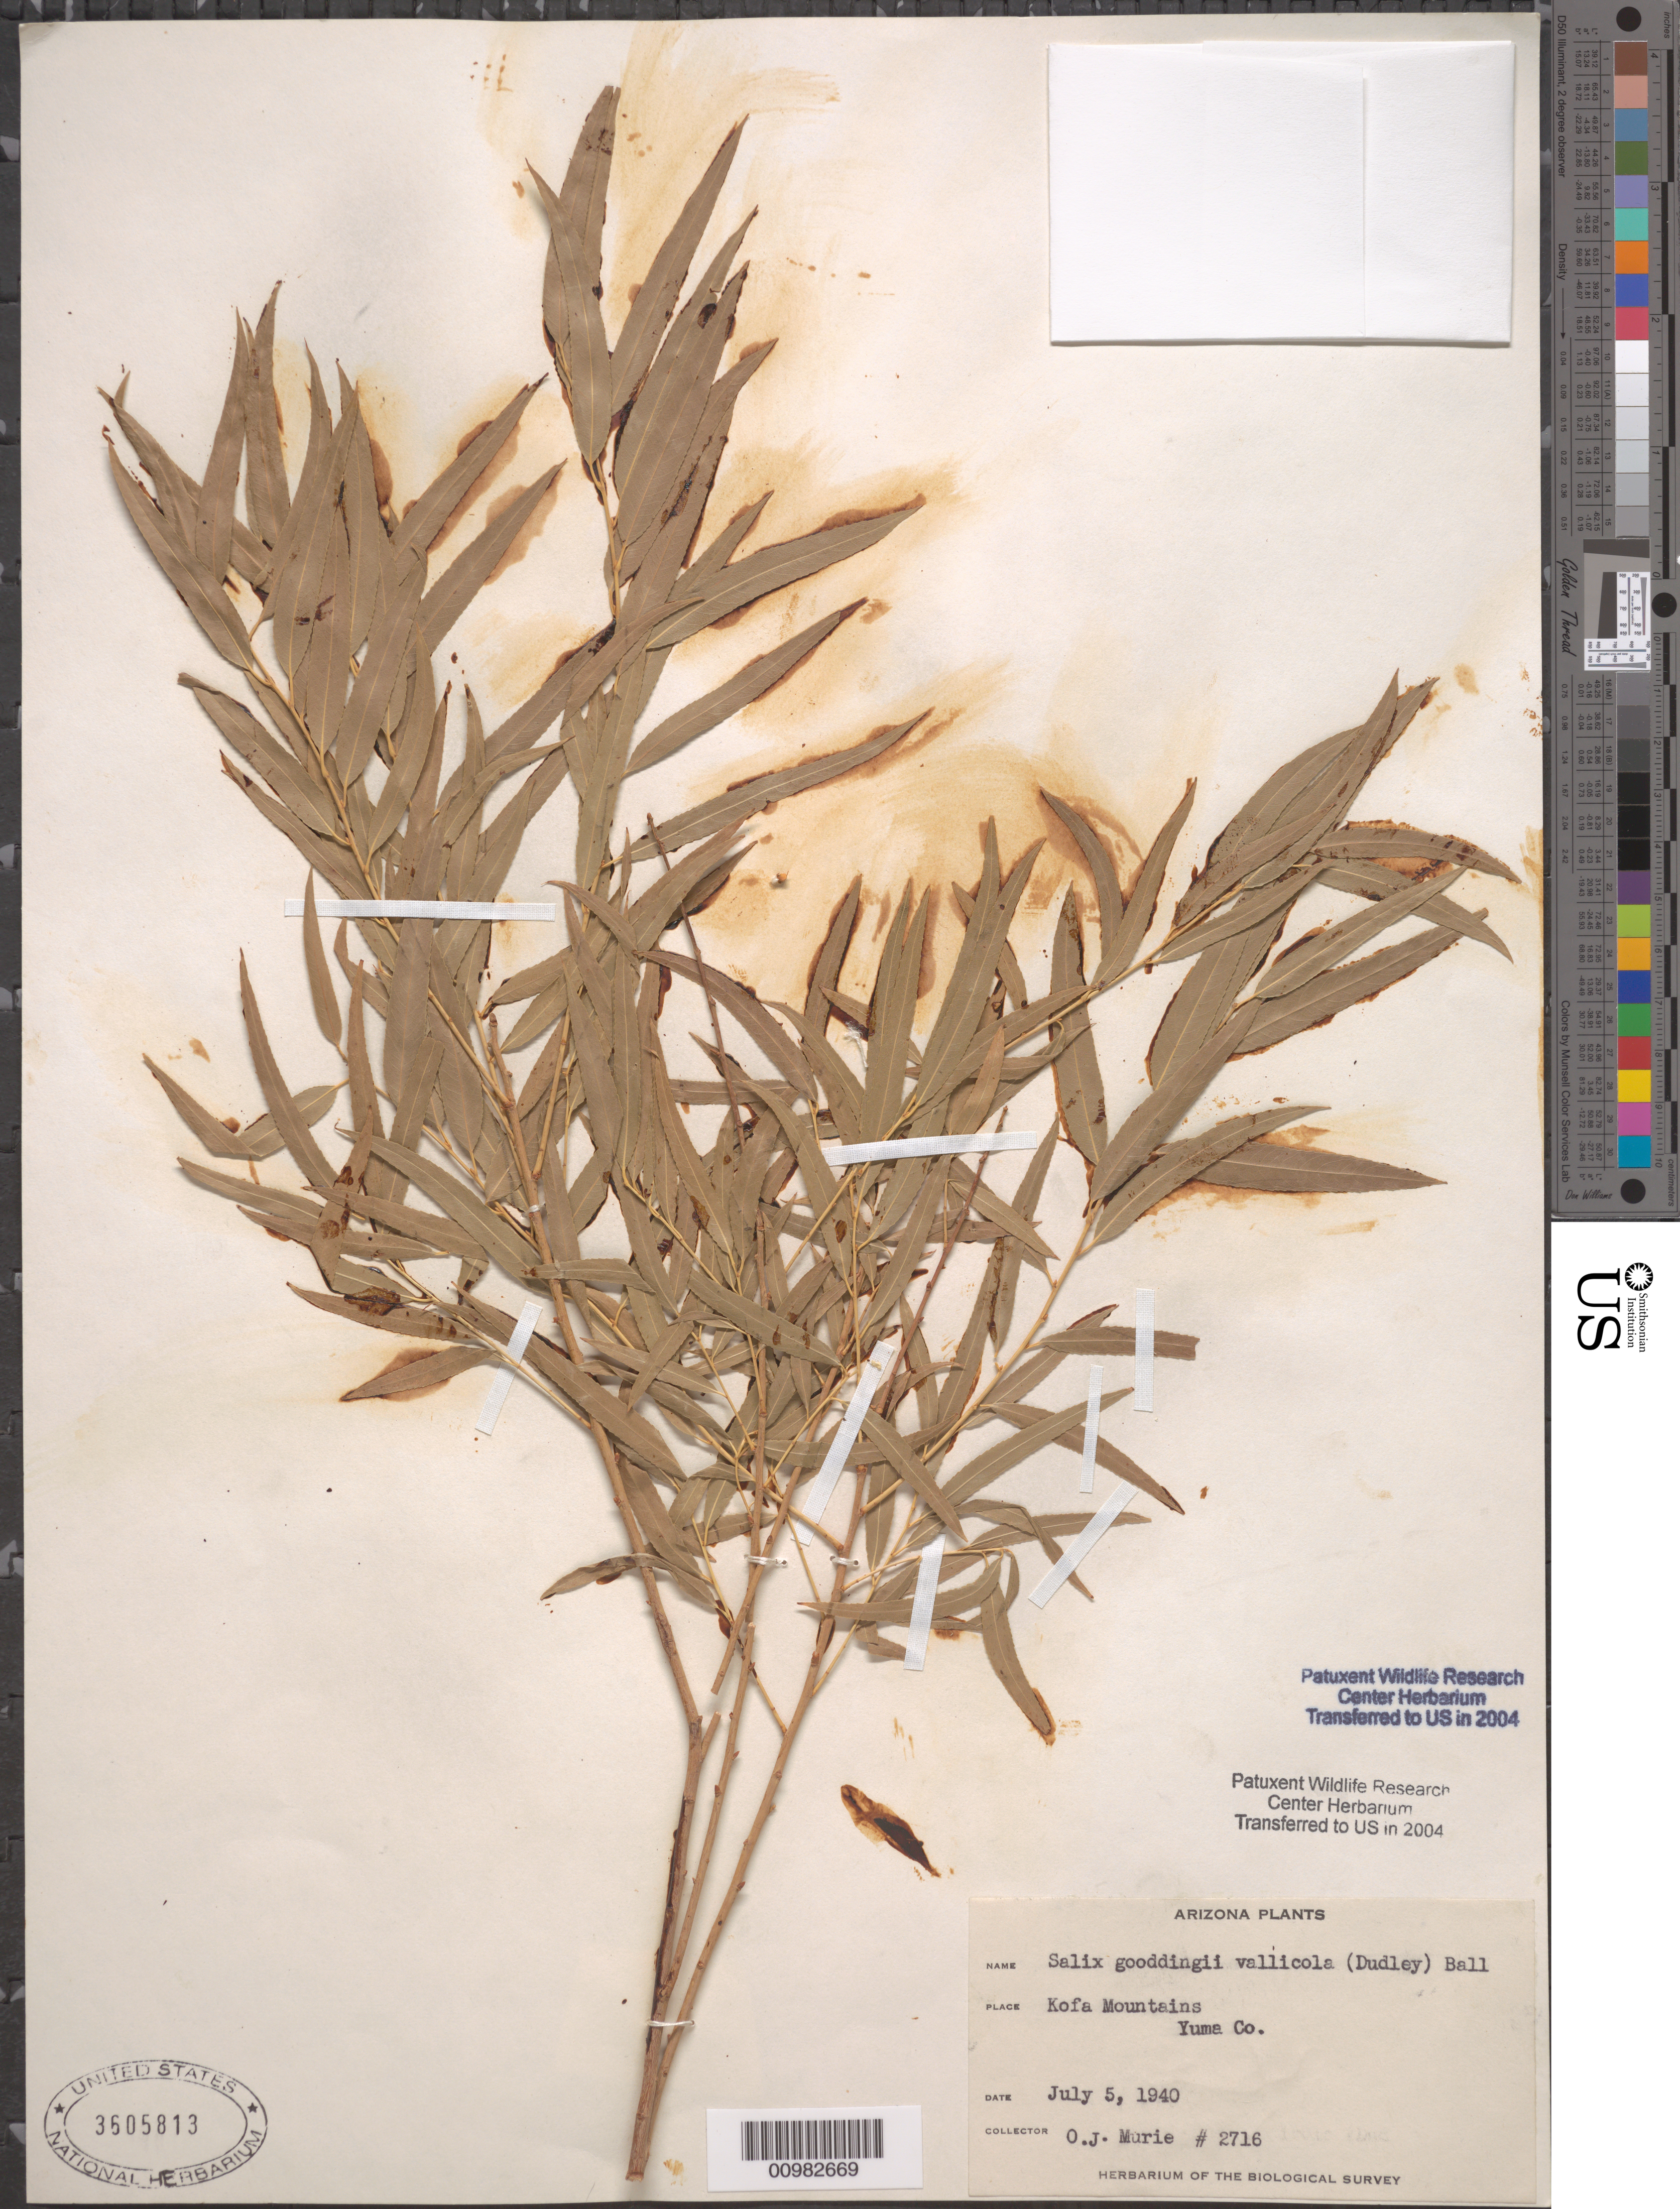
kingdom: Plantae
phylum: Tracheophyta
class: Magnoliopsida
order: Malpighiales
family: Salicaceae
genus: Salix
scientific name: Salix gooddingii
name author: C.R. Ball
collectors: O. Murie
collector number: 2716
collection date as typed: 05 Jul 1940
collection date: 1940-07-05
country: United States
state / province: Arizona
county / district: Yuma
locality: Kofa Mountains.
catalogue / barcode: US 3605813